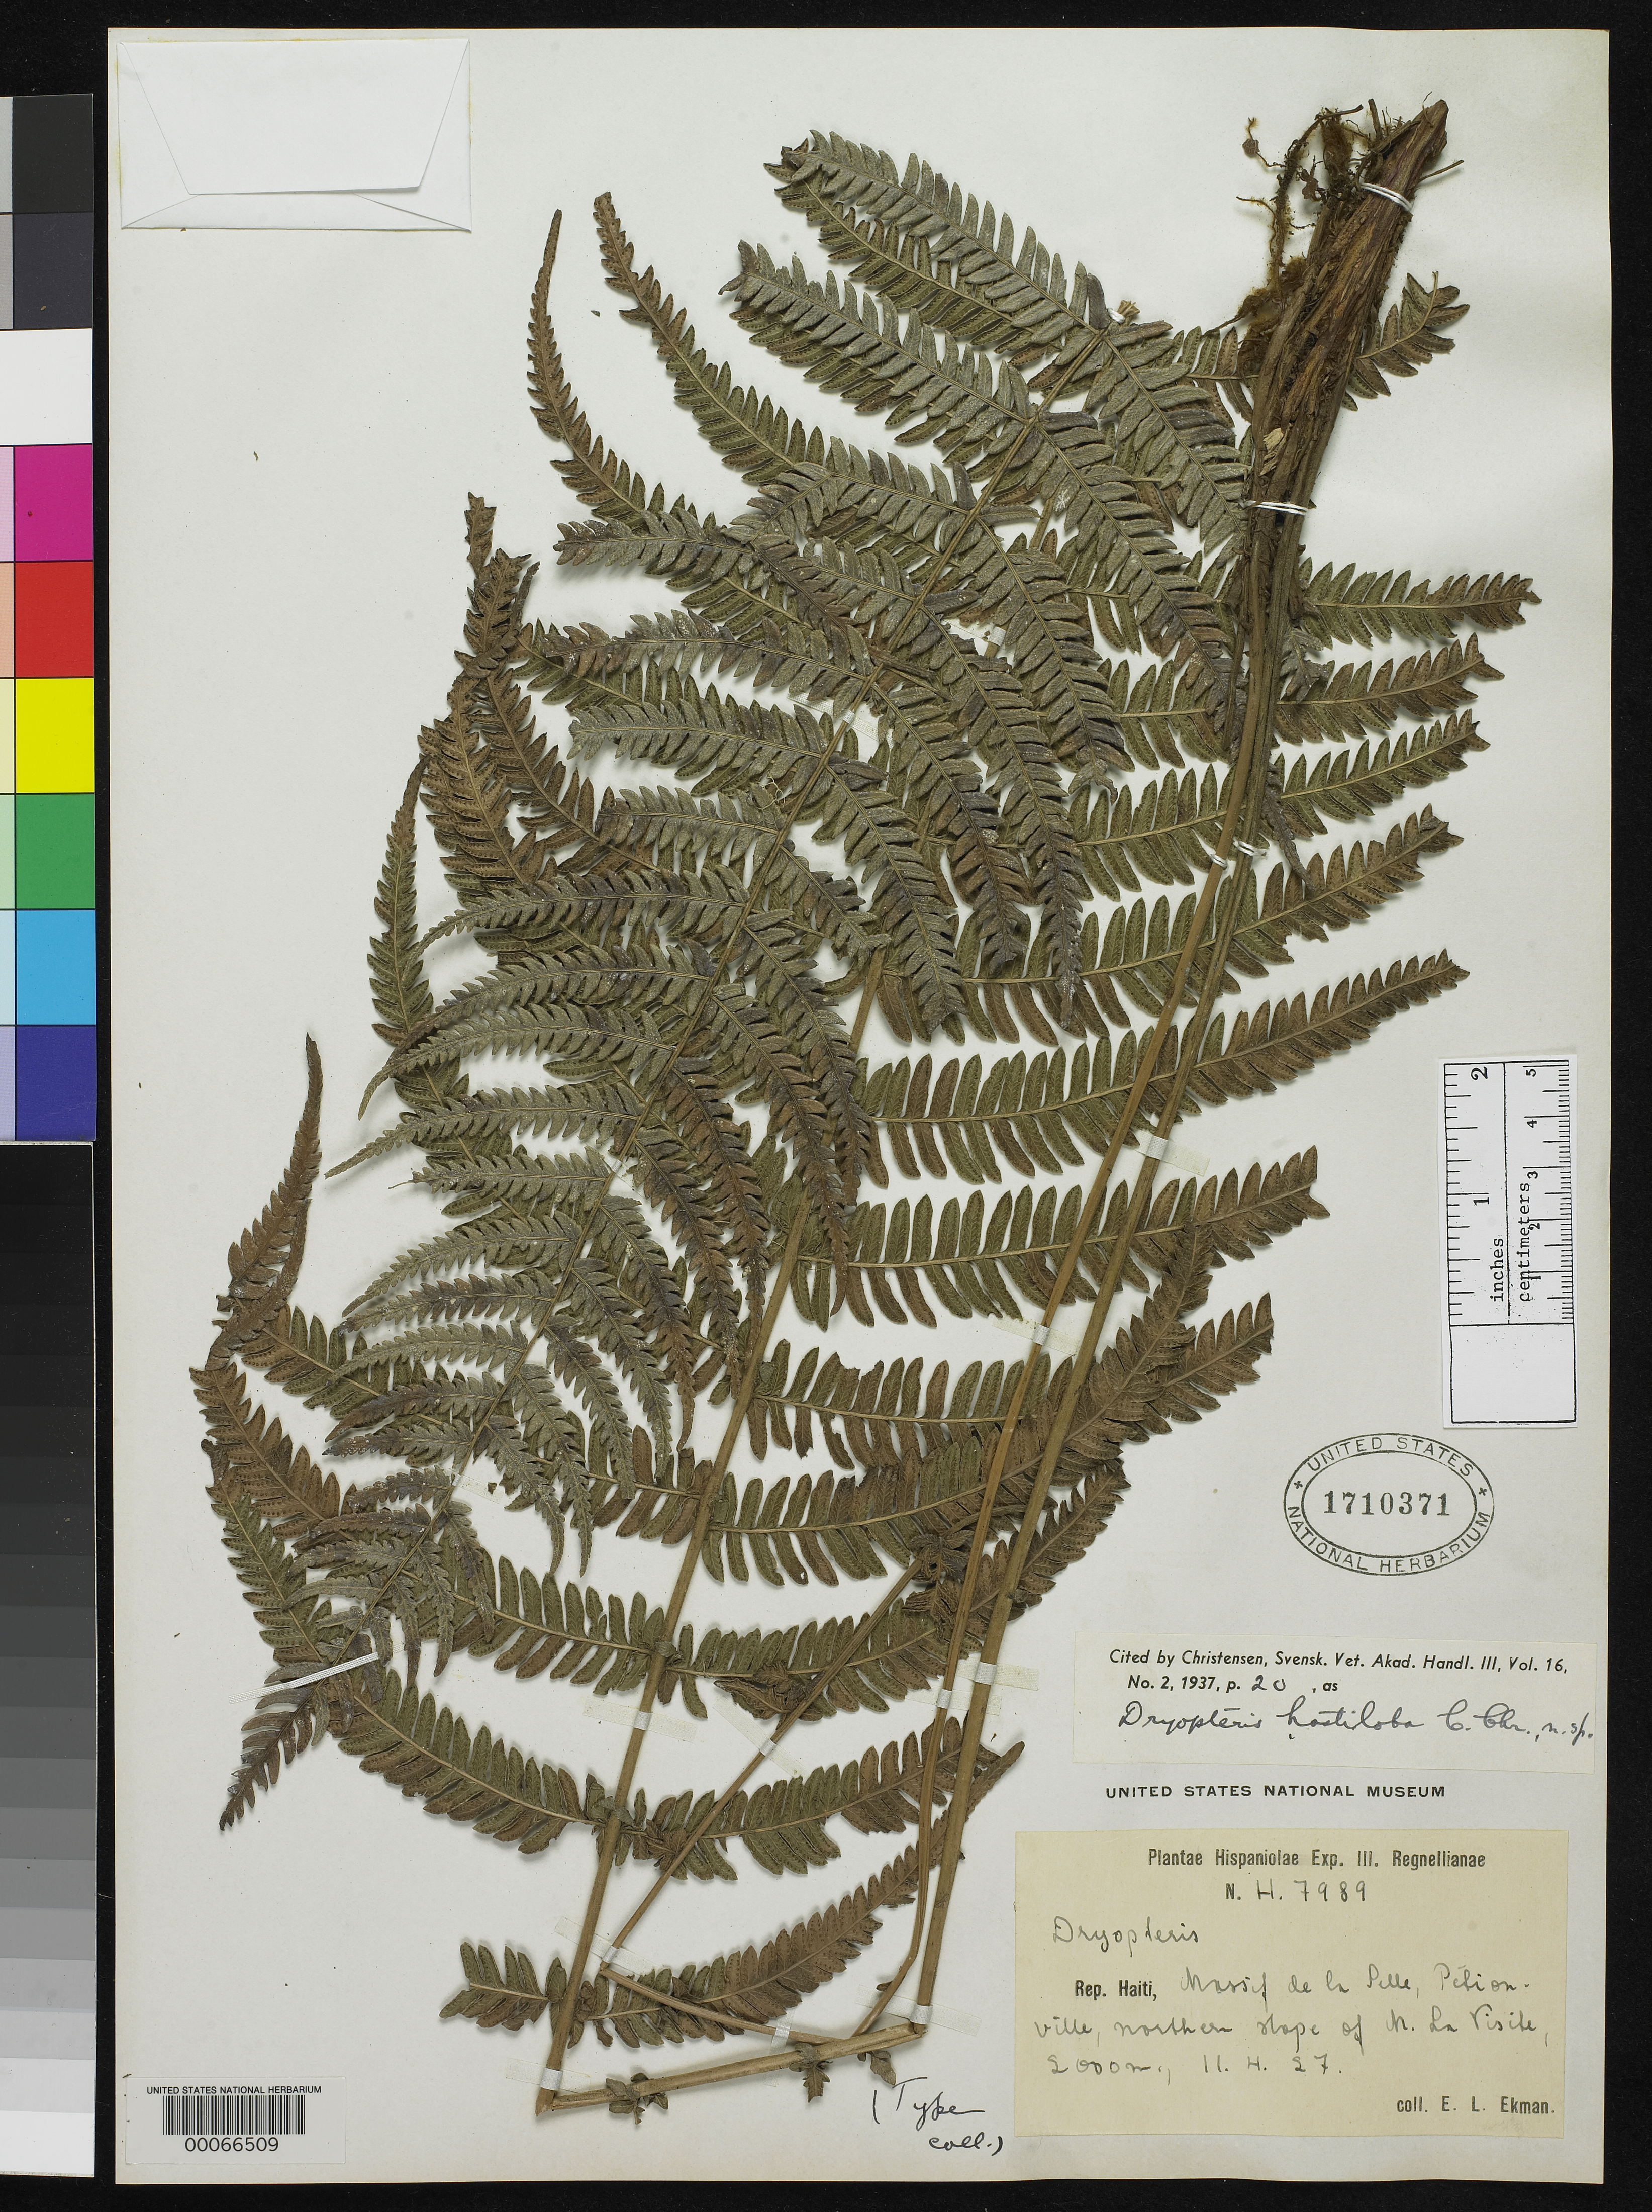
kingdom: Plantae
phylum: Tracheophyta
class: Polypodiopsida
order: Polypodiales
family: Dryopteridaceae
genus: Dryopteris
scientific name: Dryopteris hastiloba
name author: C. Chr.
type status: Isotype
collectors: E. L. Ekman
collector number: H 7989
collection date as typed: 11 Apr 1927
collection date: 1927-04-11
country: Haiti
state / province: Ouest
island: Hispaniola Island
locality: Petionville, N slope of Morne La Visite.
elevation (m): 2000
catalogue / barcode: US 1710371